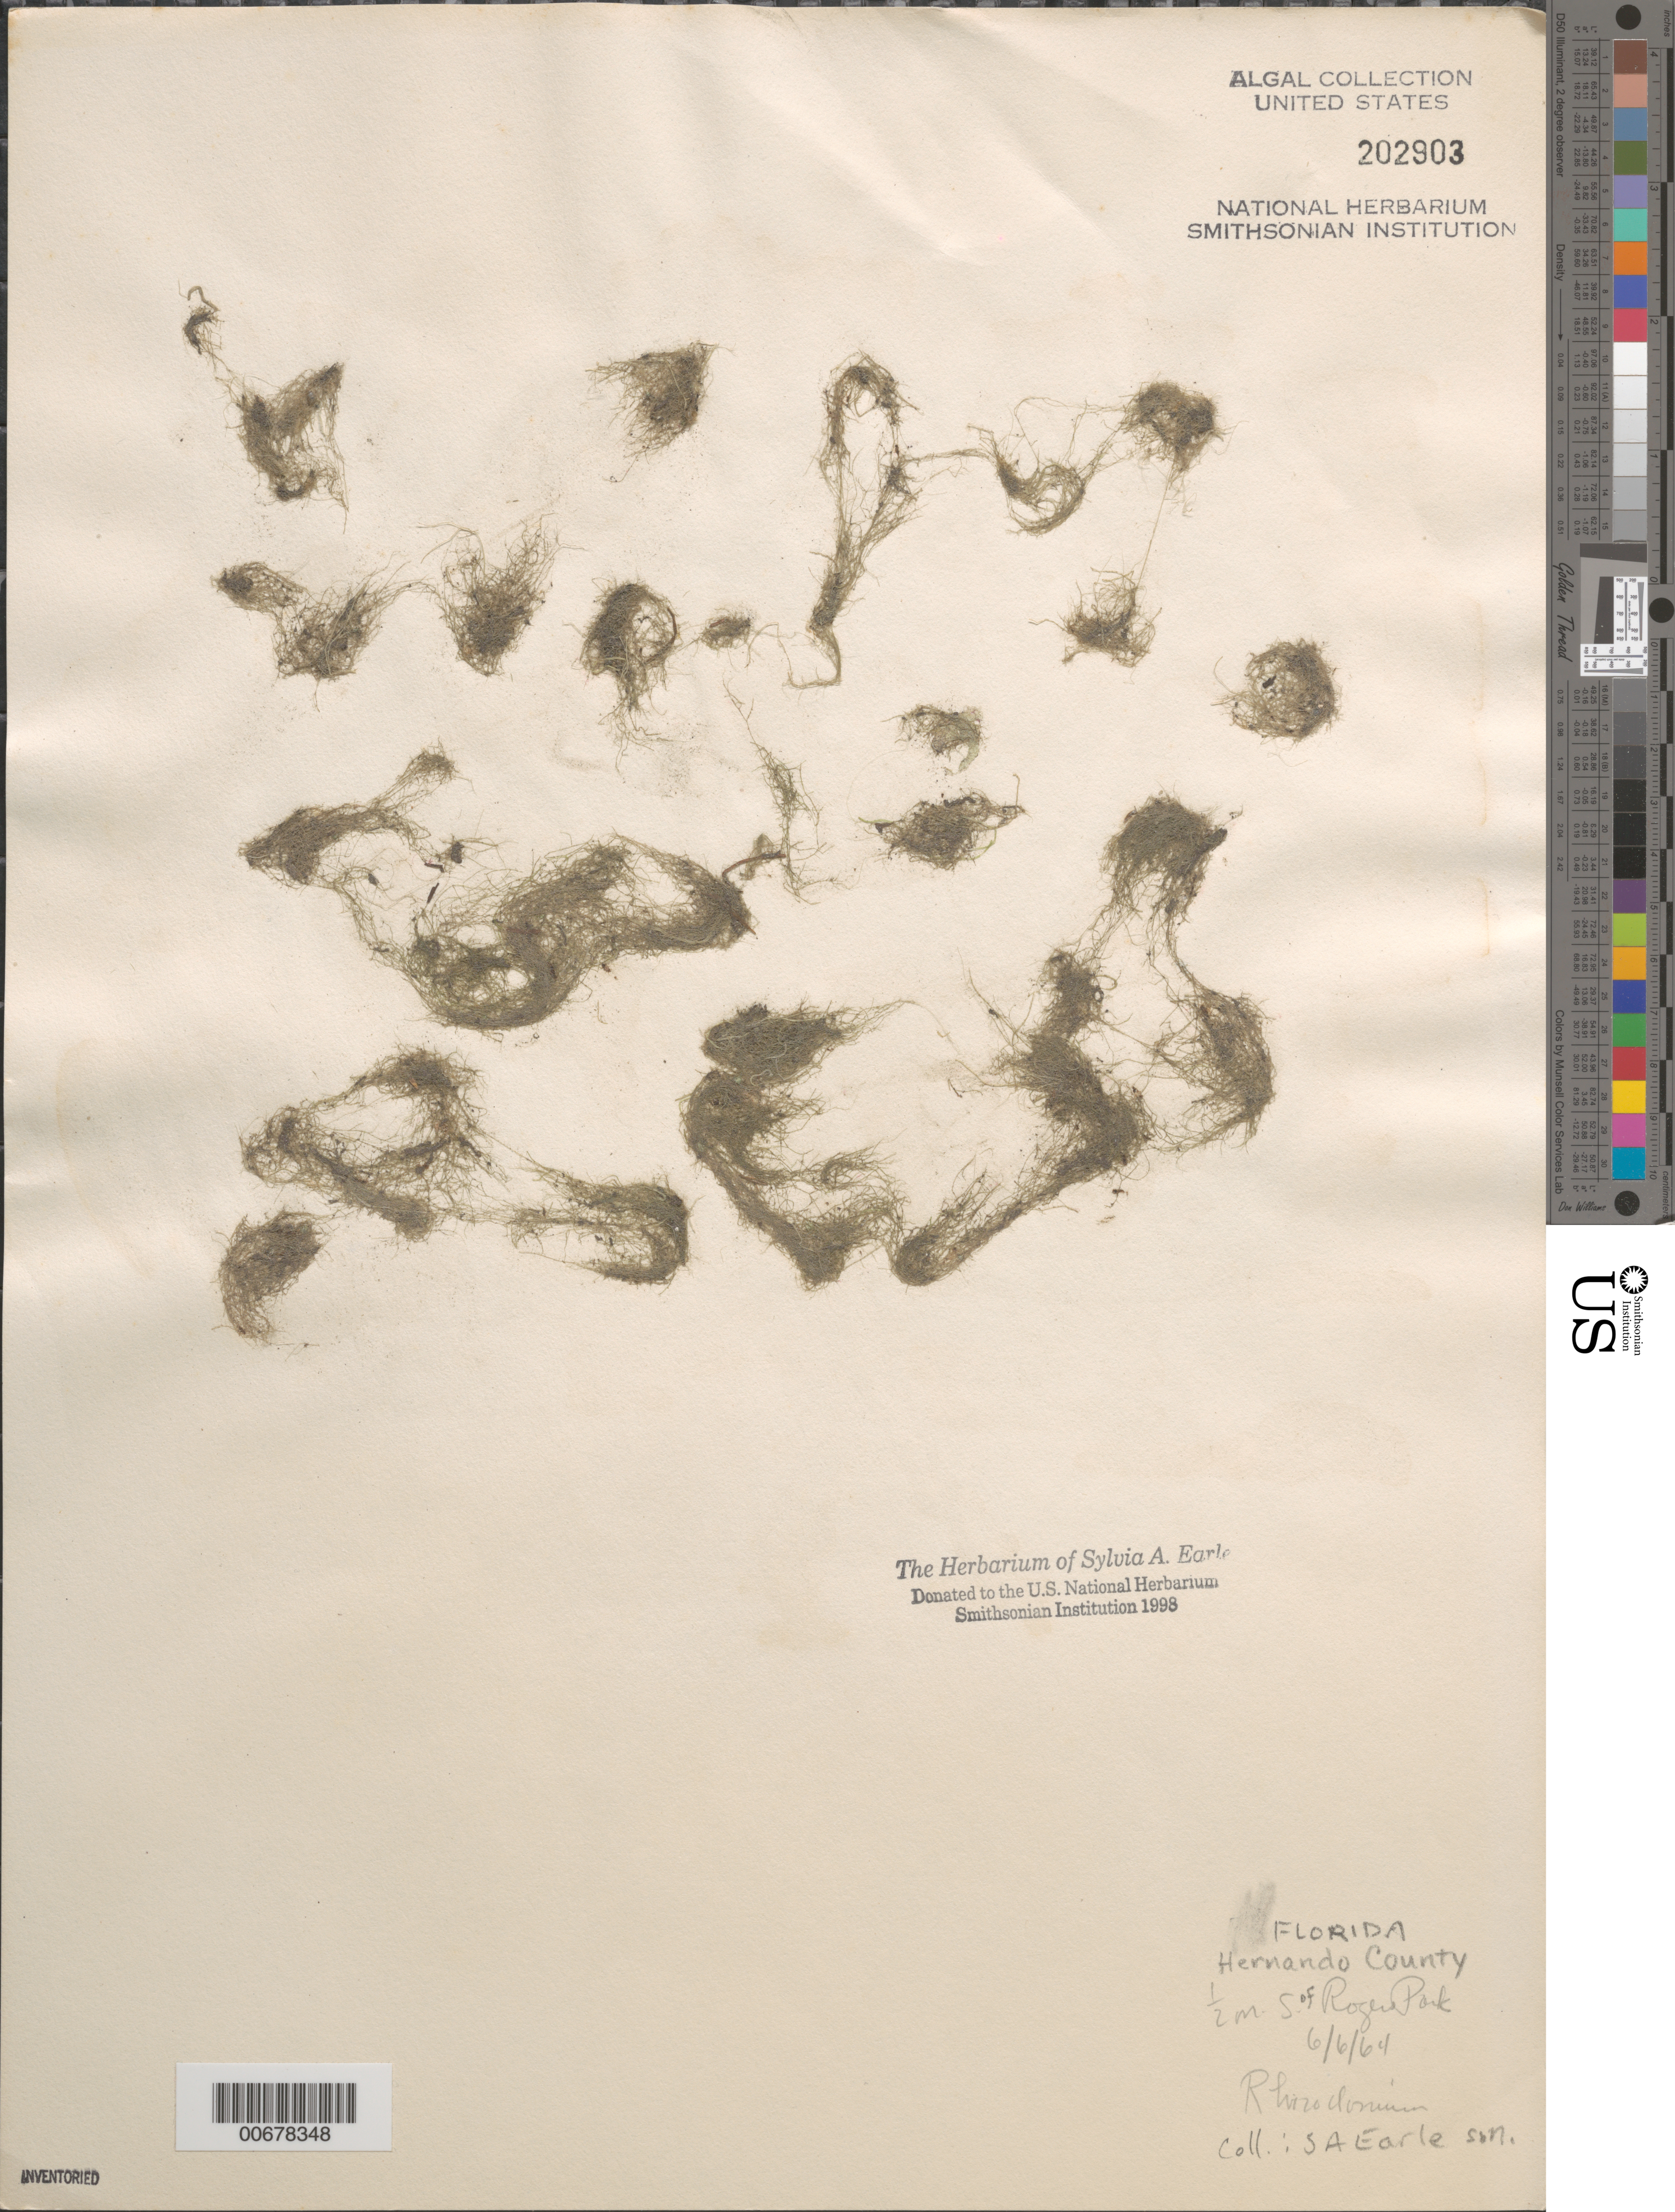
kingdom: Plantae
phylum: Chlorophyta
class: Ulvophyceae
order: Cladophorales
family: Cladophoraceae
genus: Rhizoclonium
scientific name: Rhizoclonium sp.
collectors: S. A. Earle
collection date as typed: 06 Jun 1964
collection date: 1964-06-06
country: United States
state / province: Florida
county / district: Hernando County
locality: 1.5 miles south of Rogers Park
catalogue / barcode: US 202903